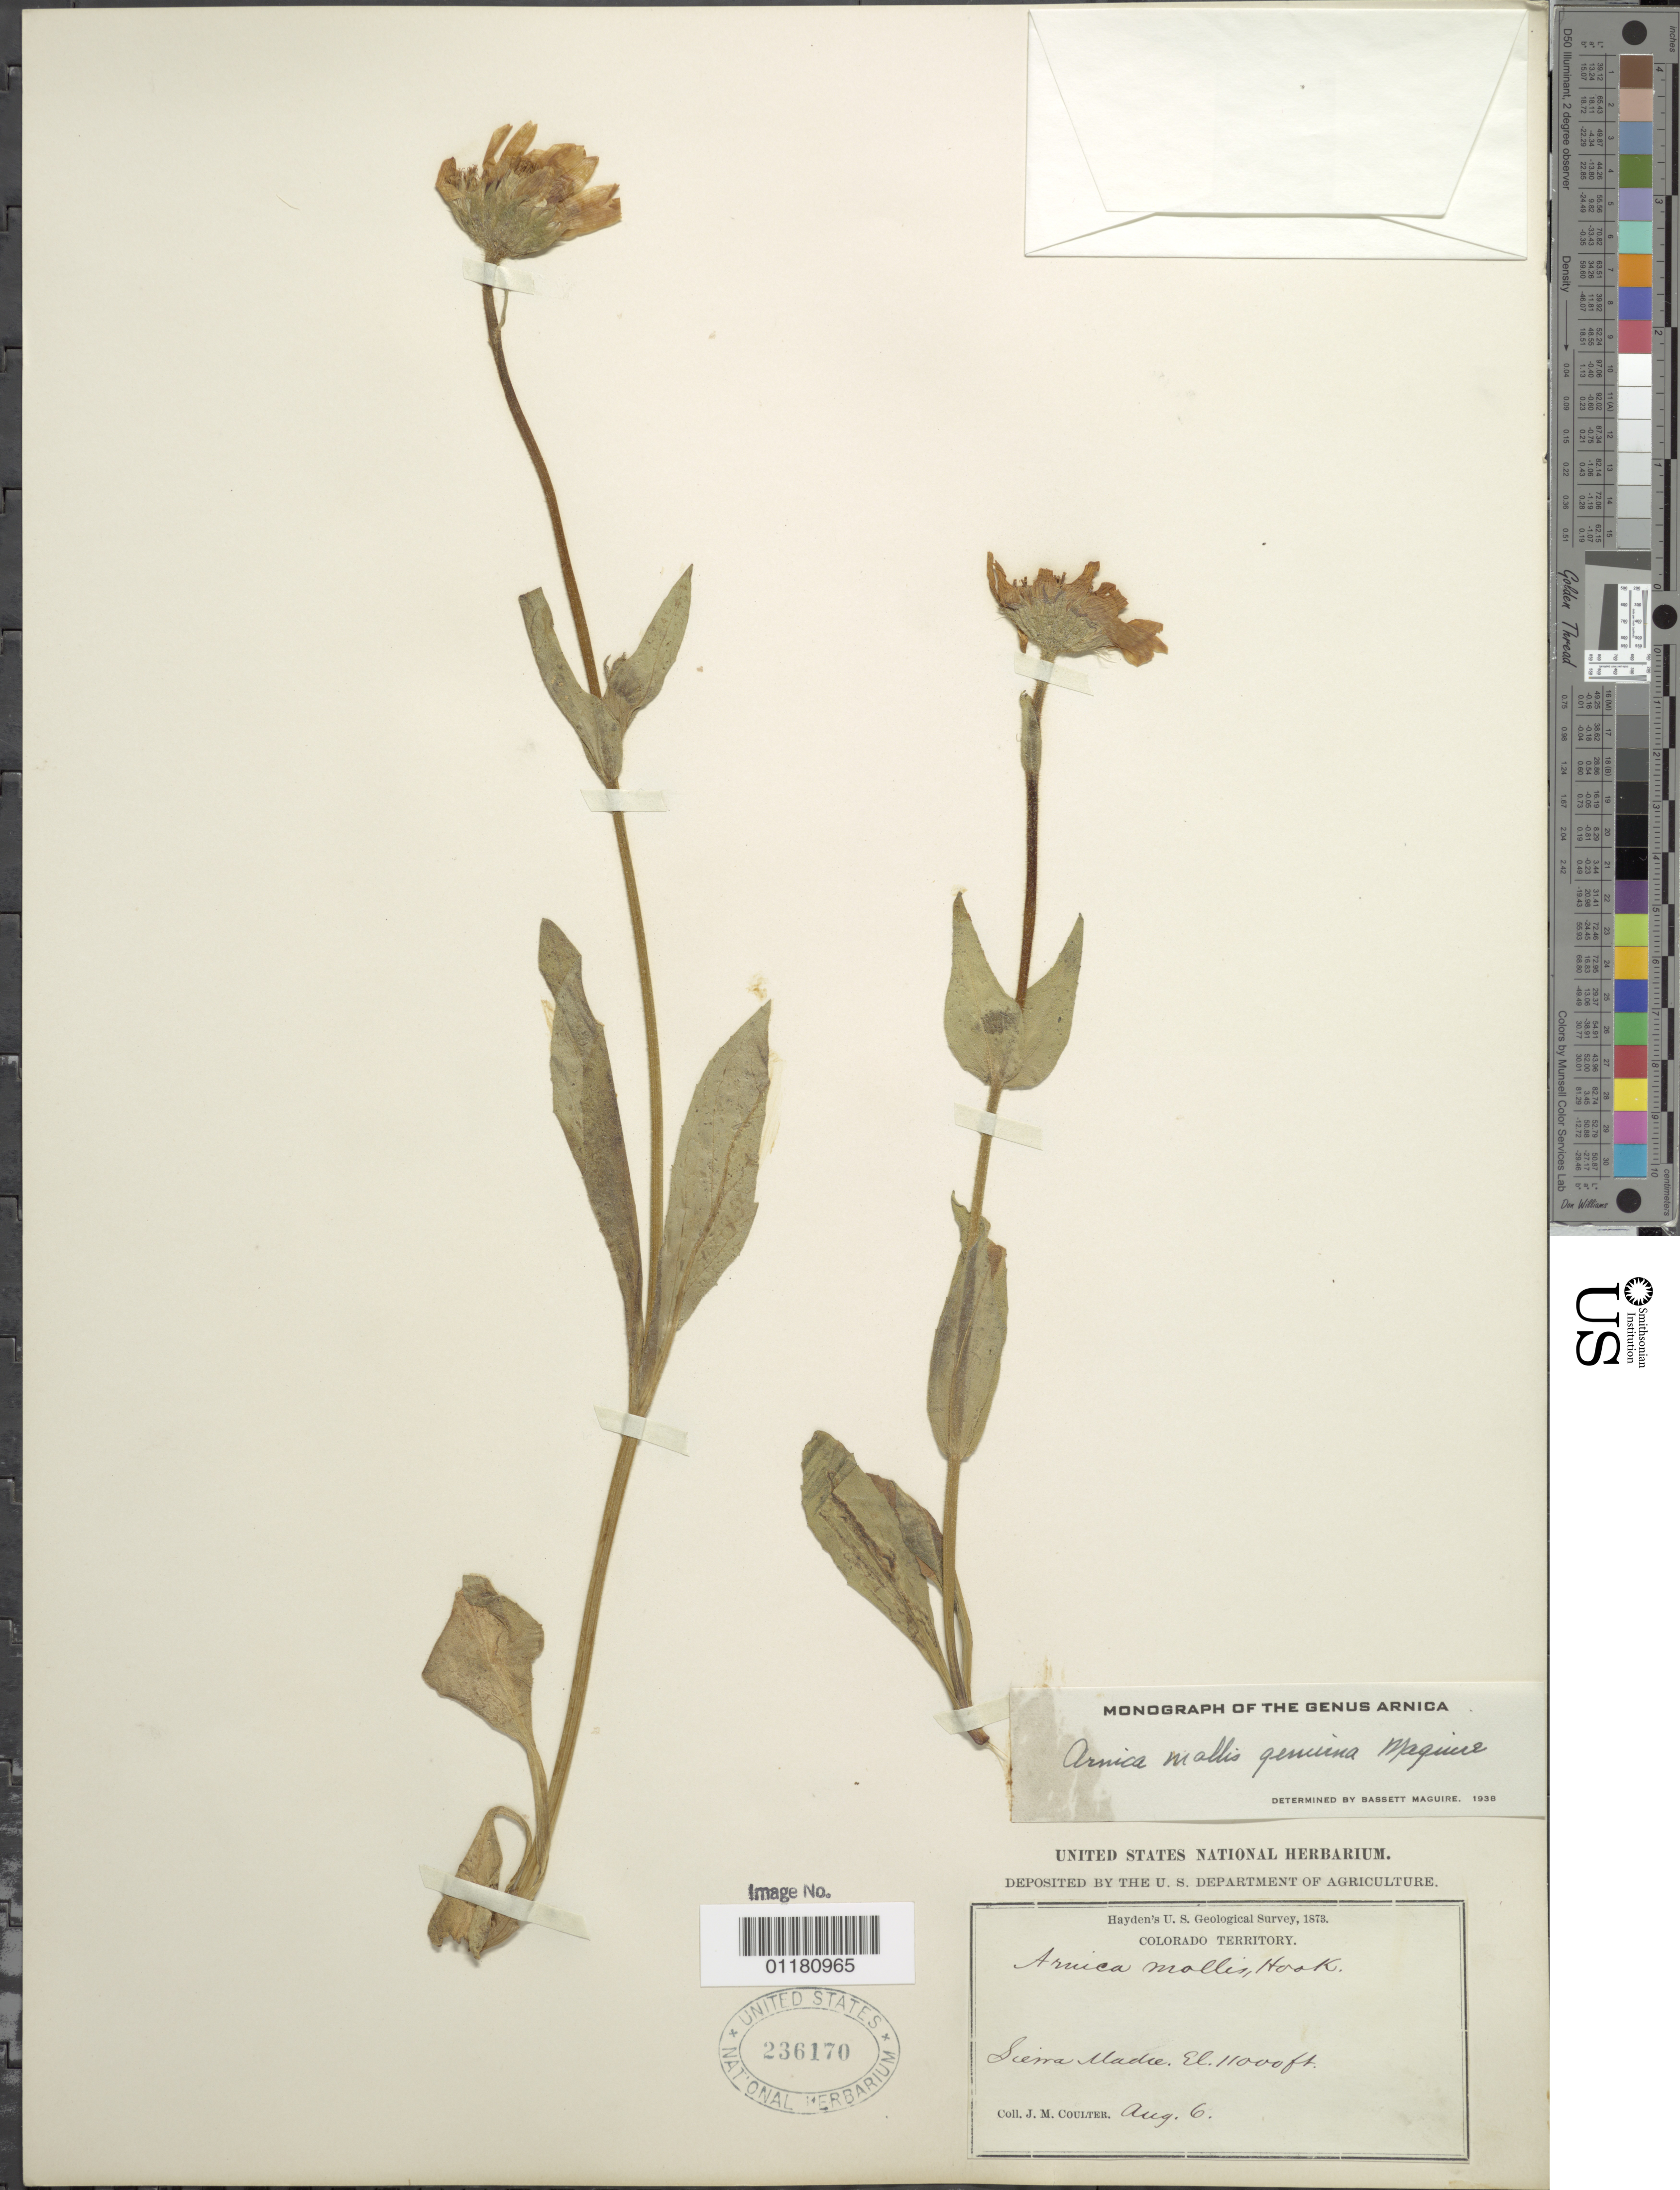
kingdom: Plantae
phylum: Tracheophyta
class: Magnoliopsida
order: Asterales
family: Asteraceae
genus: Arnica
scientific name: Arnica mollis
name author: Hook.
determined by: Maguire, Bassett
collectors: J. M. Coulter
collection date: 1873-08-06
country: United States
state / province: Colorado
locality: Sierra Madre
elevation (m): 3353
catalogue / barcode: US 236170